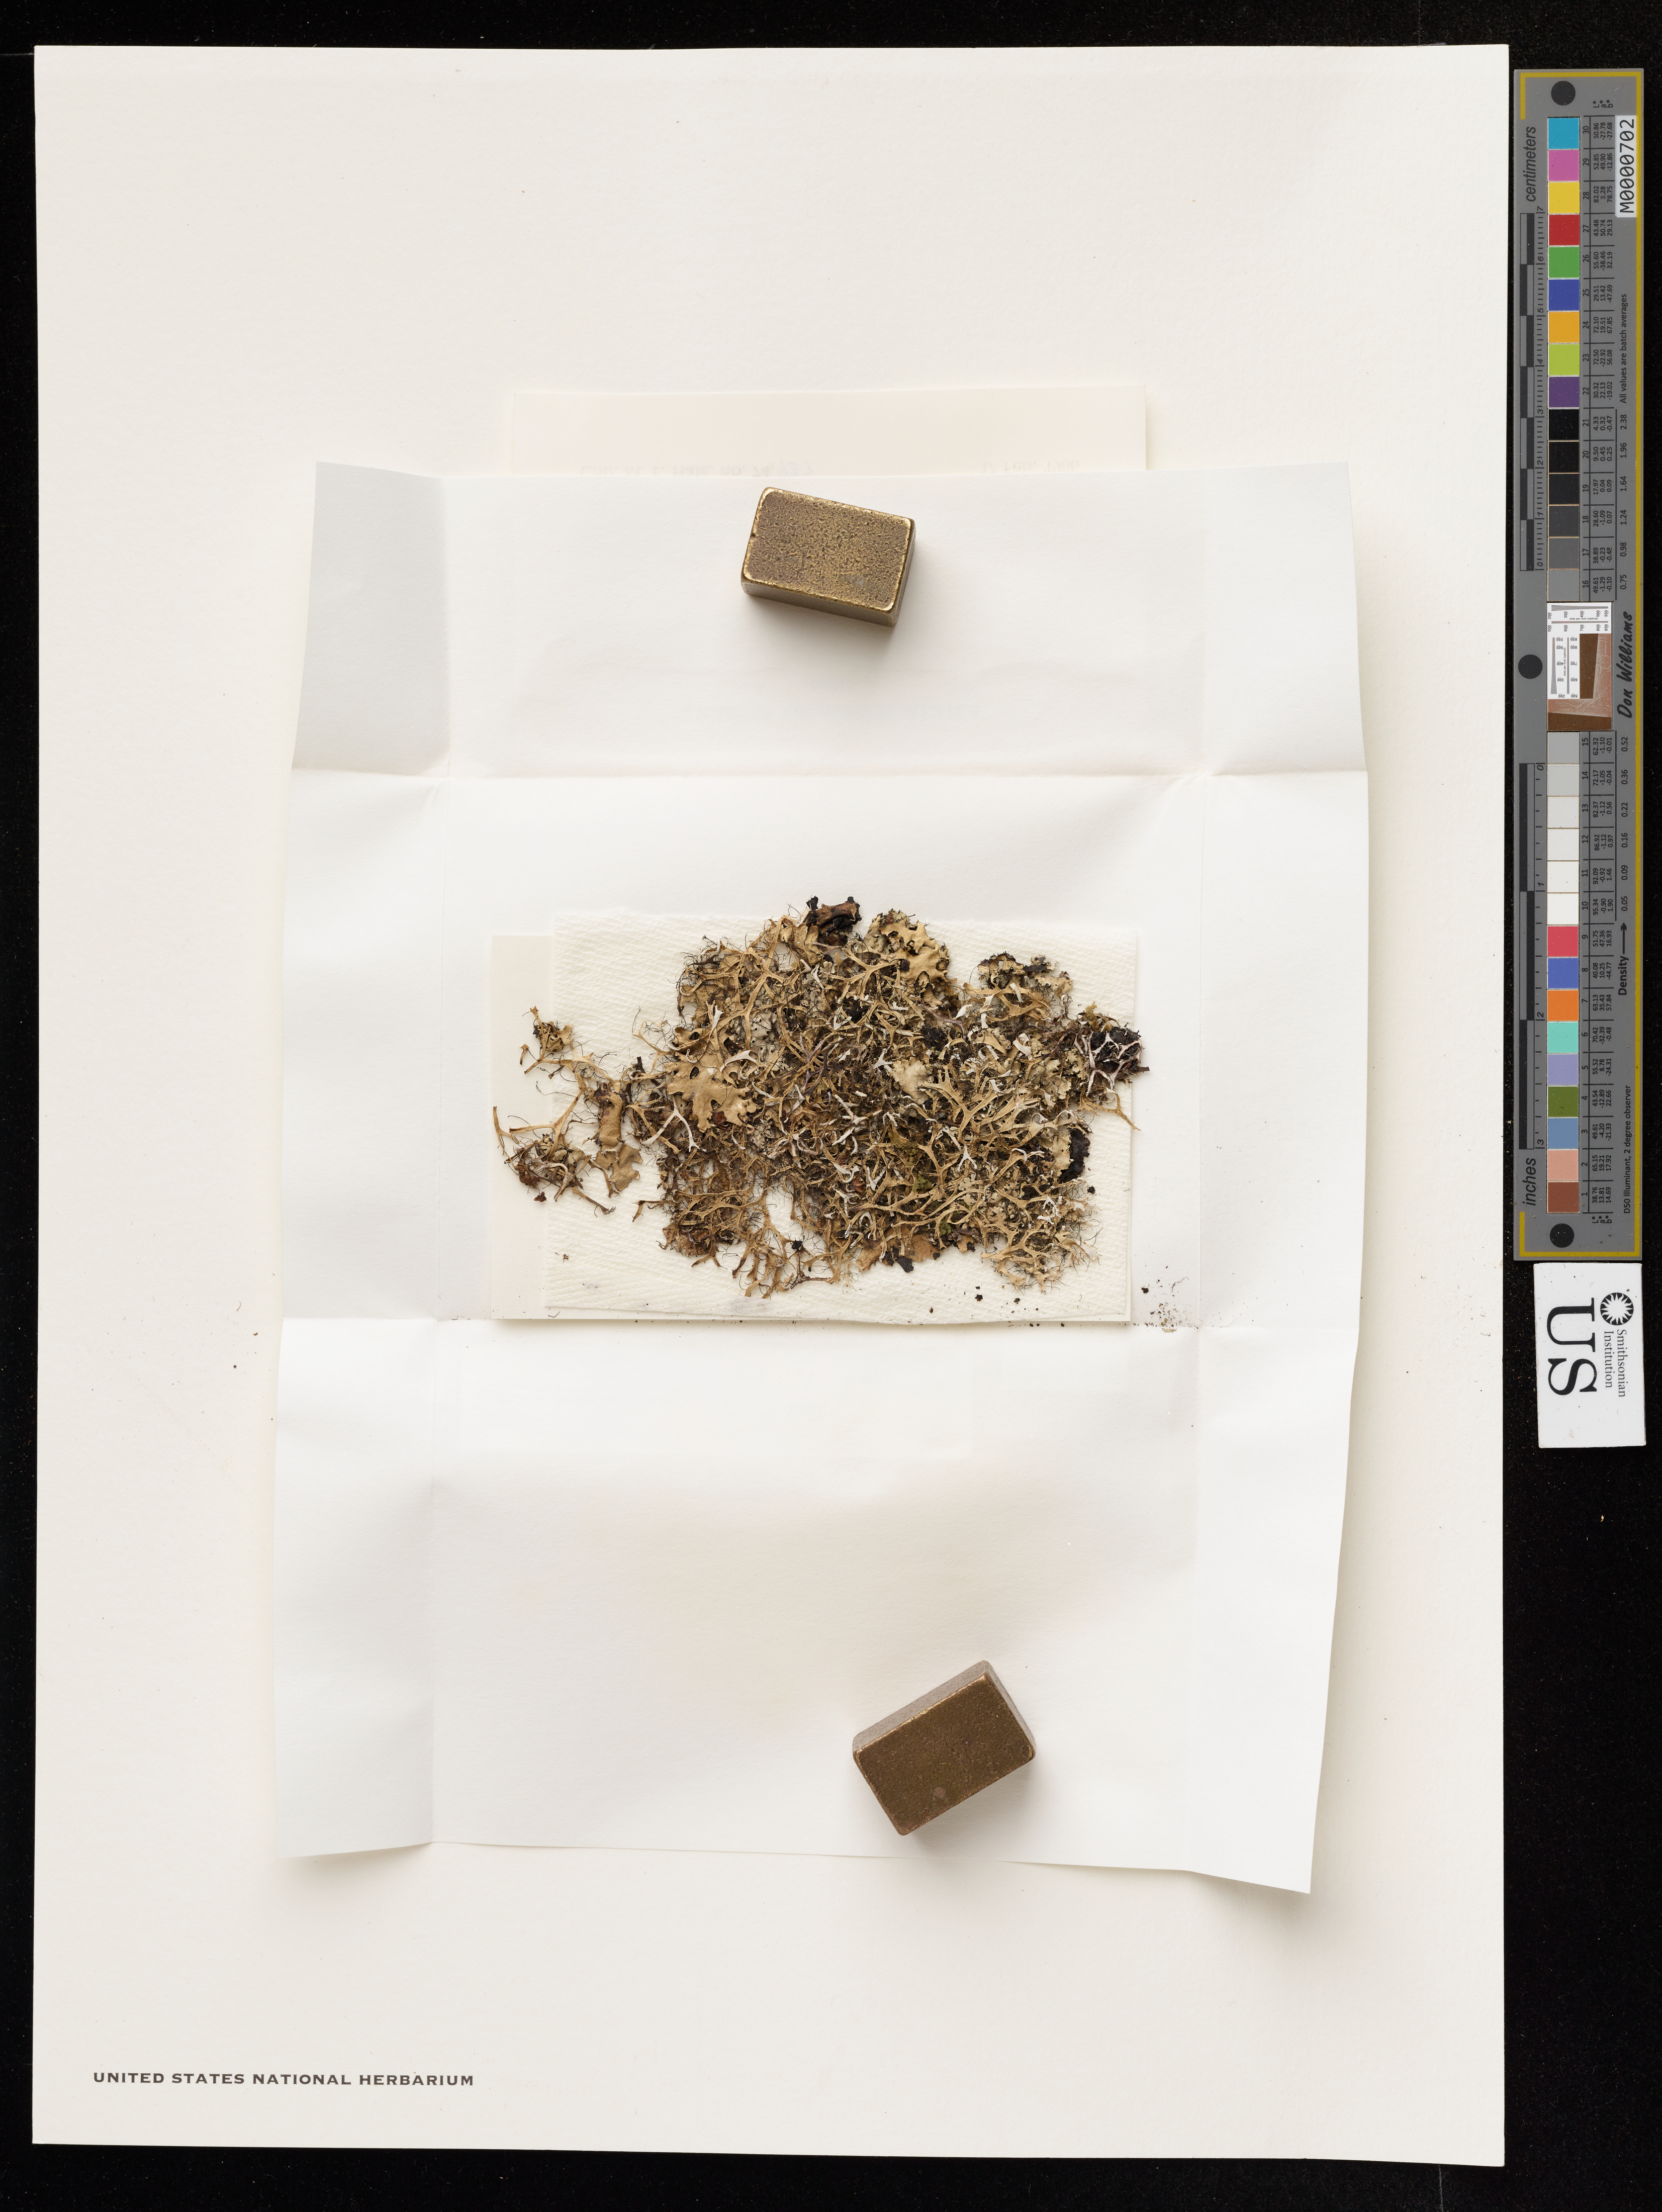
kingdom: Fungi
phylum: Ascomycota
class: Lecanoromycetes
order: Caliciales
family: Physciaceae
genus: Leucodermia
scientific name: Leucodermia boryi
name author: (Fée) Kalb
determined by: Medeiros, Ian D., Peter Buck Postdoctoral Fellow (US), Smithsonian Institution - National Museum of Natural History (UNITED STATES)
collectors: M. Hale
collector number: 74937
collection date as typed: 17 Feb 1986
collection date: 1986-02-17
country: South Africa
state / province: KwaZulu-Natal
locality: Picnic area on south side of hwy n2, 4 km west of ingele forest inn, east of kokstad.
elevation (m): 1250